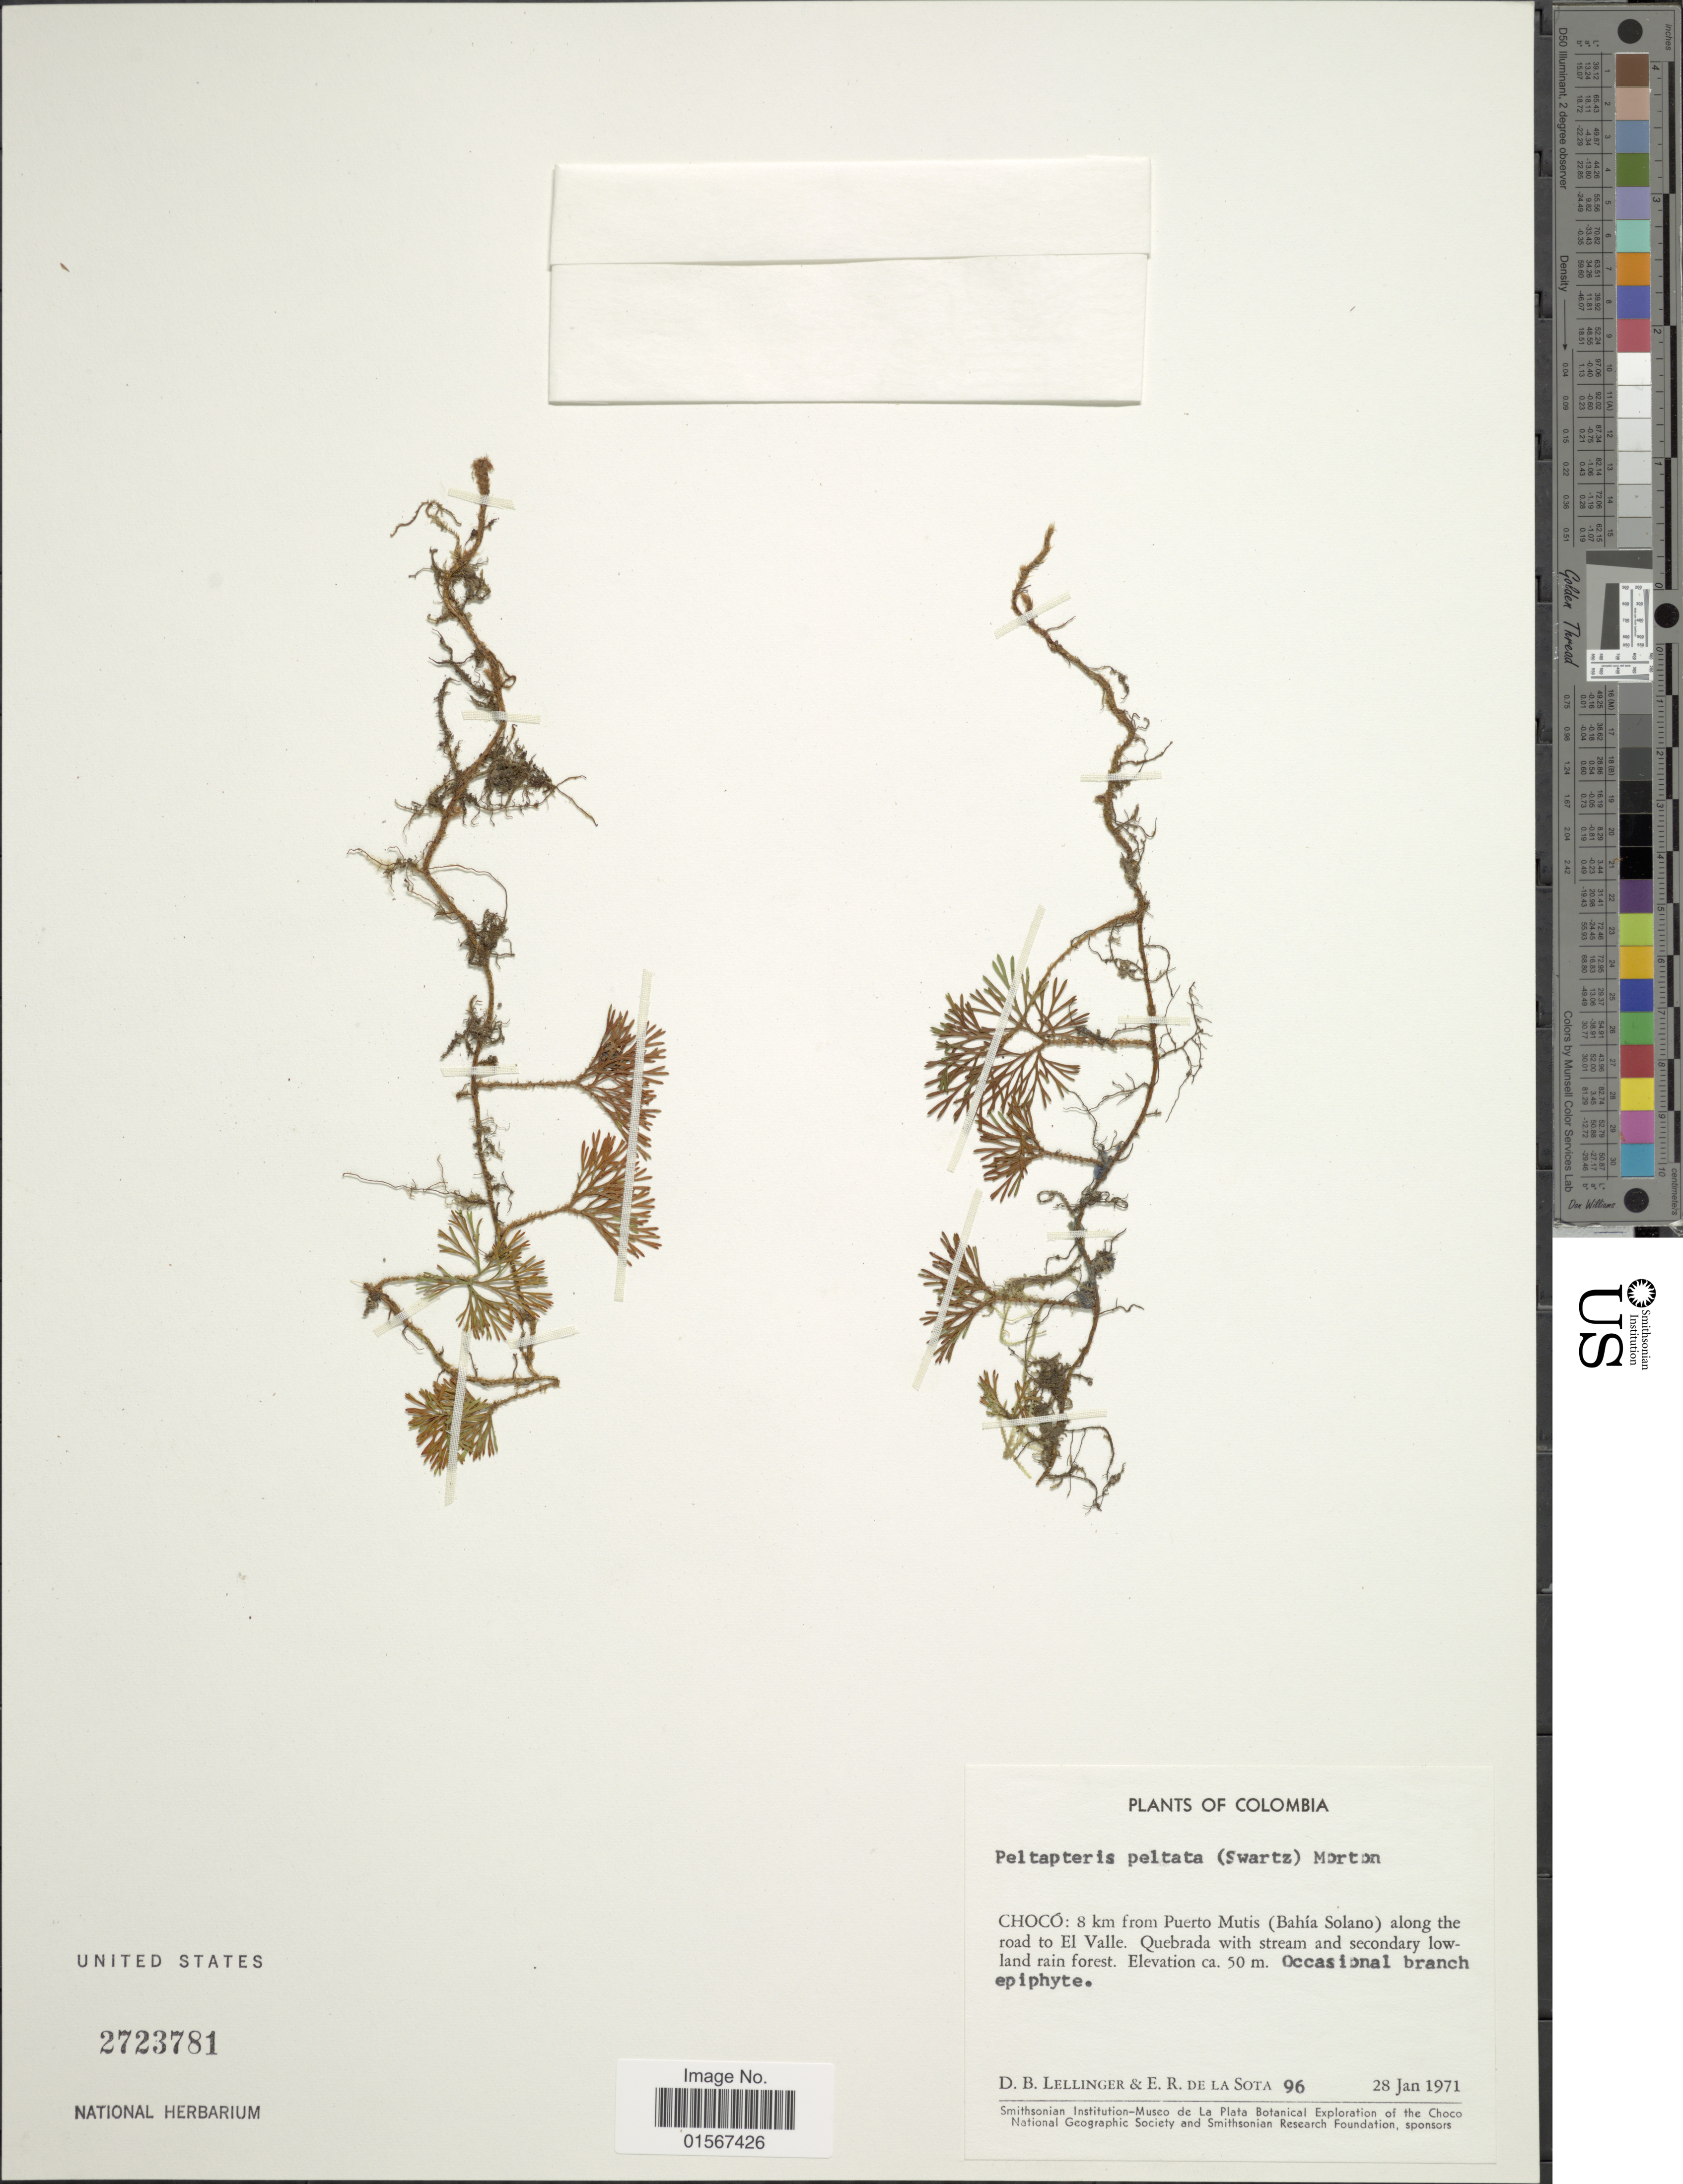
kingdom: Plantae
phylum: Tracheophyta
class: Polypodiopsida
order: Polypodiales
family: Dryopteridaceae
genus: Elaphoglossum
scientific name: Elaphoglossum peltatum f. peltatum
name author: (Sw.) Urb.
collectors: D. B. Lellinger & E. R. de la Sota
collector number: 96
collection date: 1971-01-28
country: Colombia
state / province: Chocó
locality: Colombia, Chocó: 8 km from Puerto Mutis (Bahía Solano) along the road to El Valle,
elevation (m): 50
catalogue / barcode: US 2723781